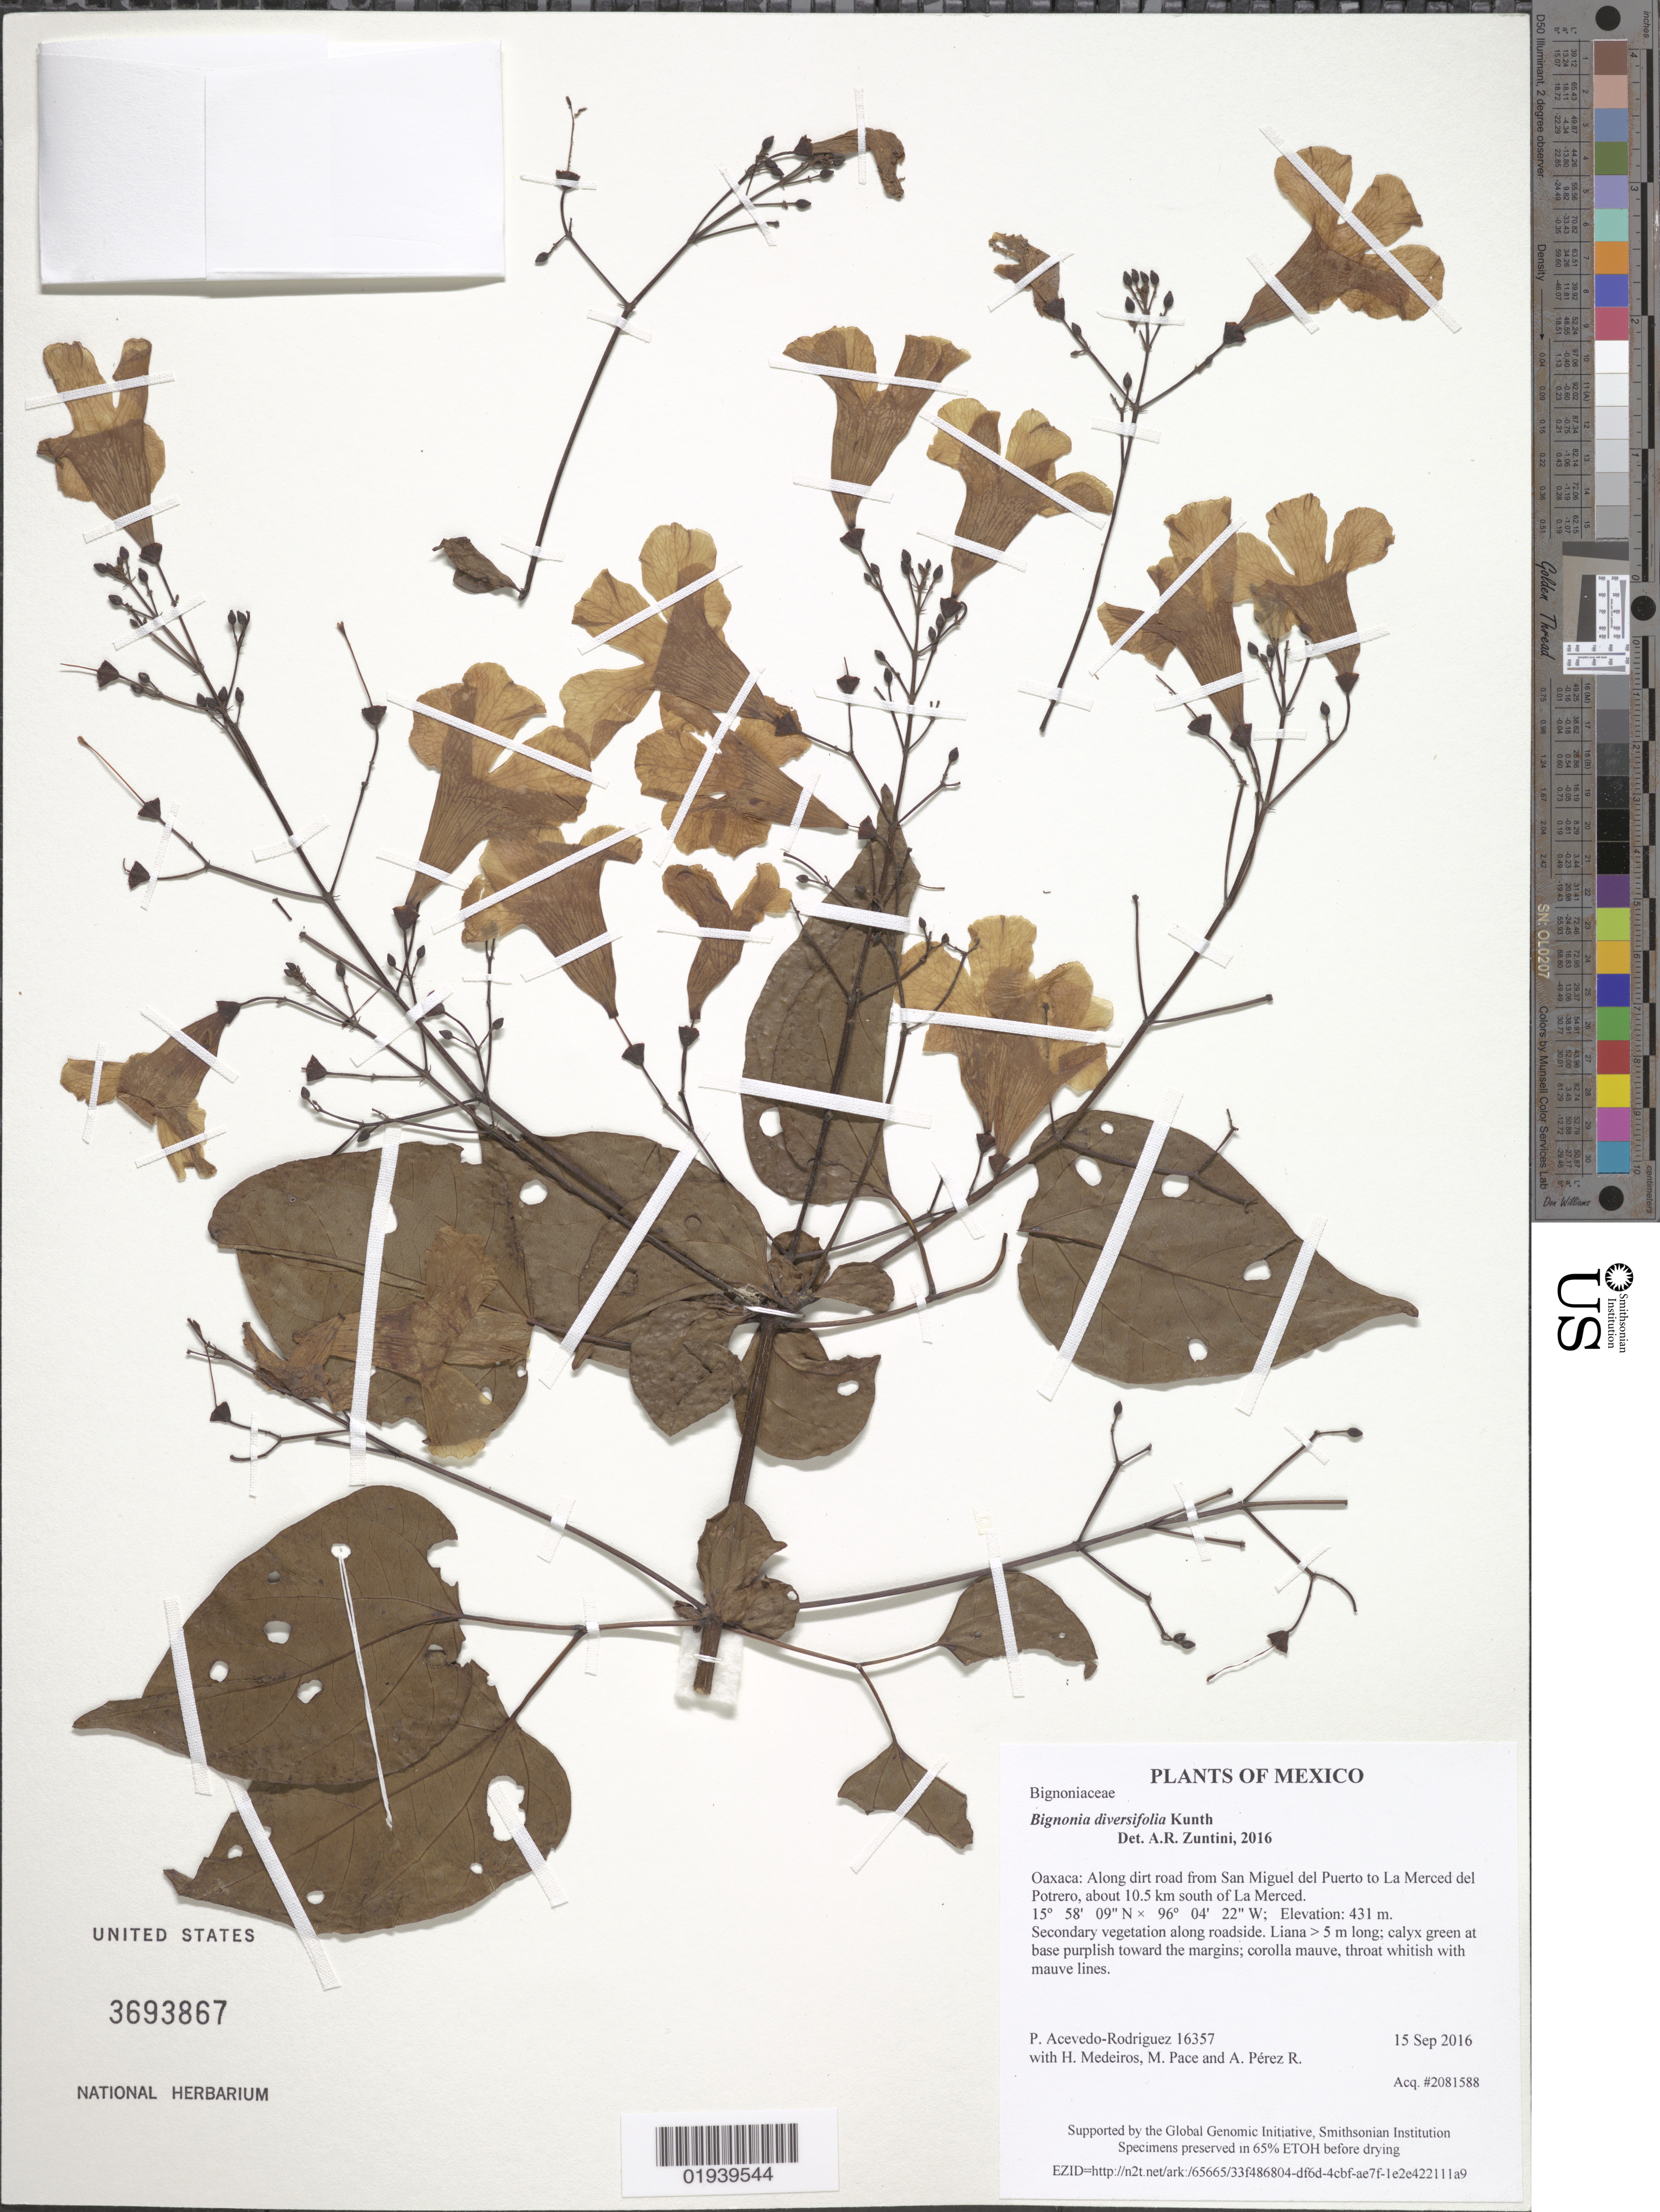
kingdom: Plantae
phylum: Tracheophyta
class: Magnoliopsida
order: Lamiales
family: Bignoniaceae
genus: Bignonia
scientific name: Bignonia diversifolia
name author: Kunth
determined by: Zuntini, A. R.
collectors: P. Acevedo-Rodr., H. Medeiros, M. R. Pace & A. Pérez R.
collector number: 16357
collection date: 2016-09-15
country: Mexico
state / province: Oaxaca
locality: Along dirt road from San Miguel del Puerto to La Merced del Potrero, about 10.5 km south of La Merced.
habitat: secondary vegetation along roadside.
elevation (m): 431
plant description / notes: US, NY, K, MO, F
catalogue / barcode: US 3693867